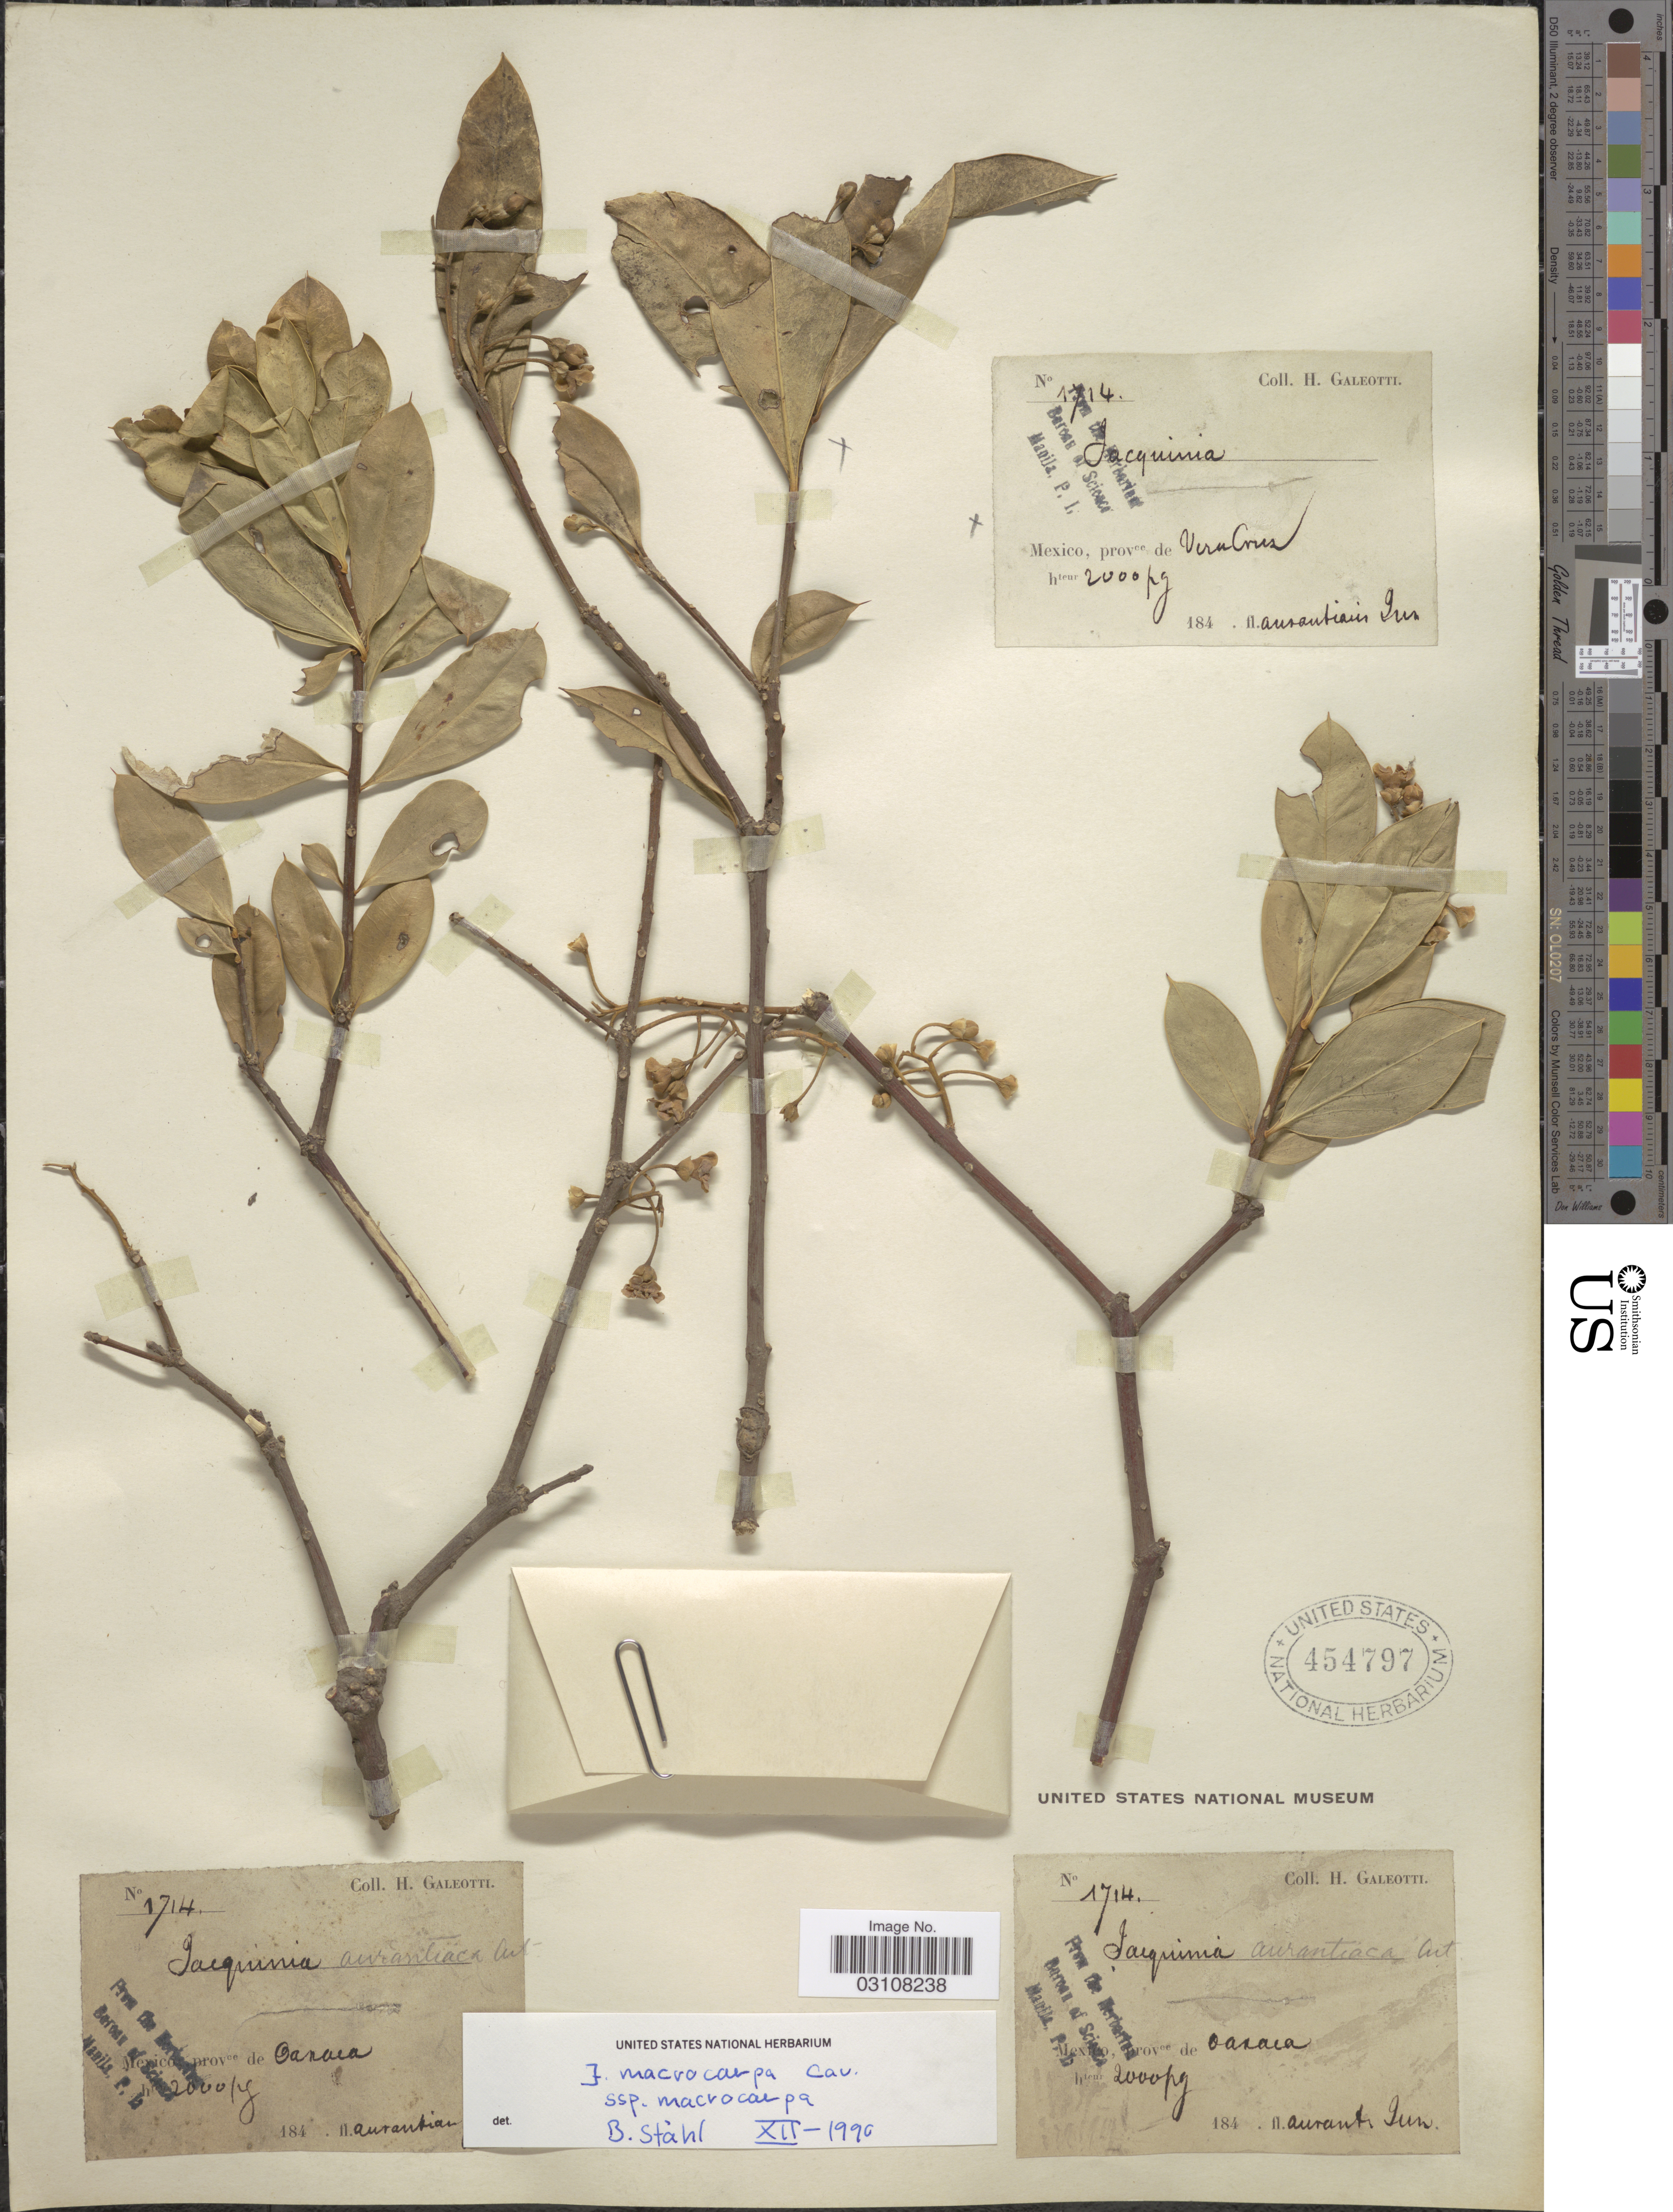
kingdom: Plantae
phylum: Tracheophyta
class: Magnoliopsida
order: Ericales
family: Primulaceae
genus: Jacquinia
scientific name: Jacquinia macrocarpa subsp. macrocarpa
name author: Cav.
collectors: H. G. Galeotti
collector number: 1714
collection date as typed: Jun 184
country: Mexico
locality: Oaxaca, Vera Cruz.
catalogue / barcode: US 454797